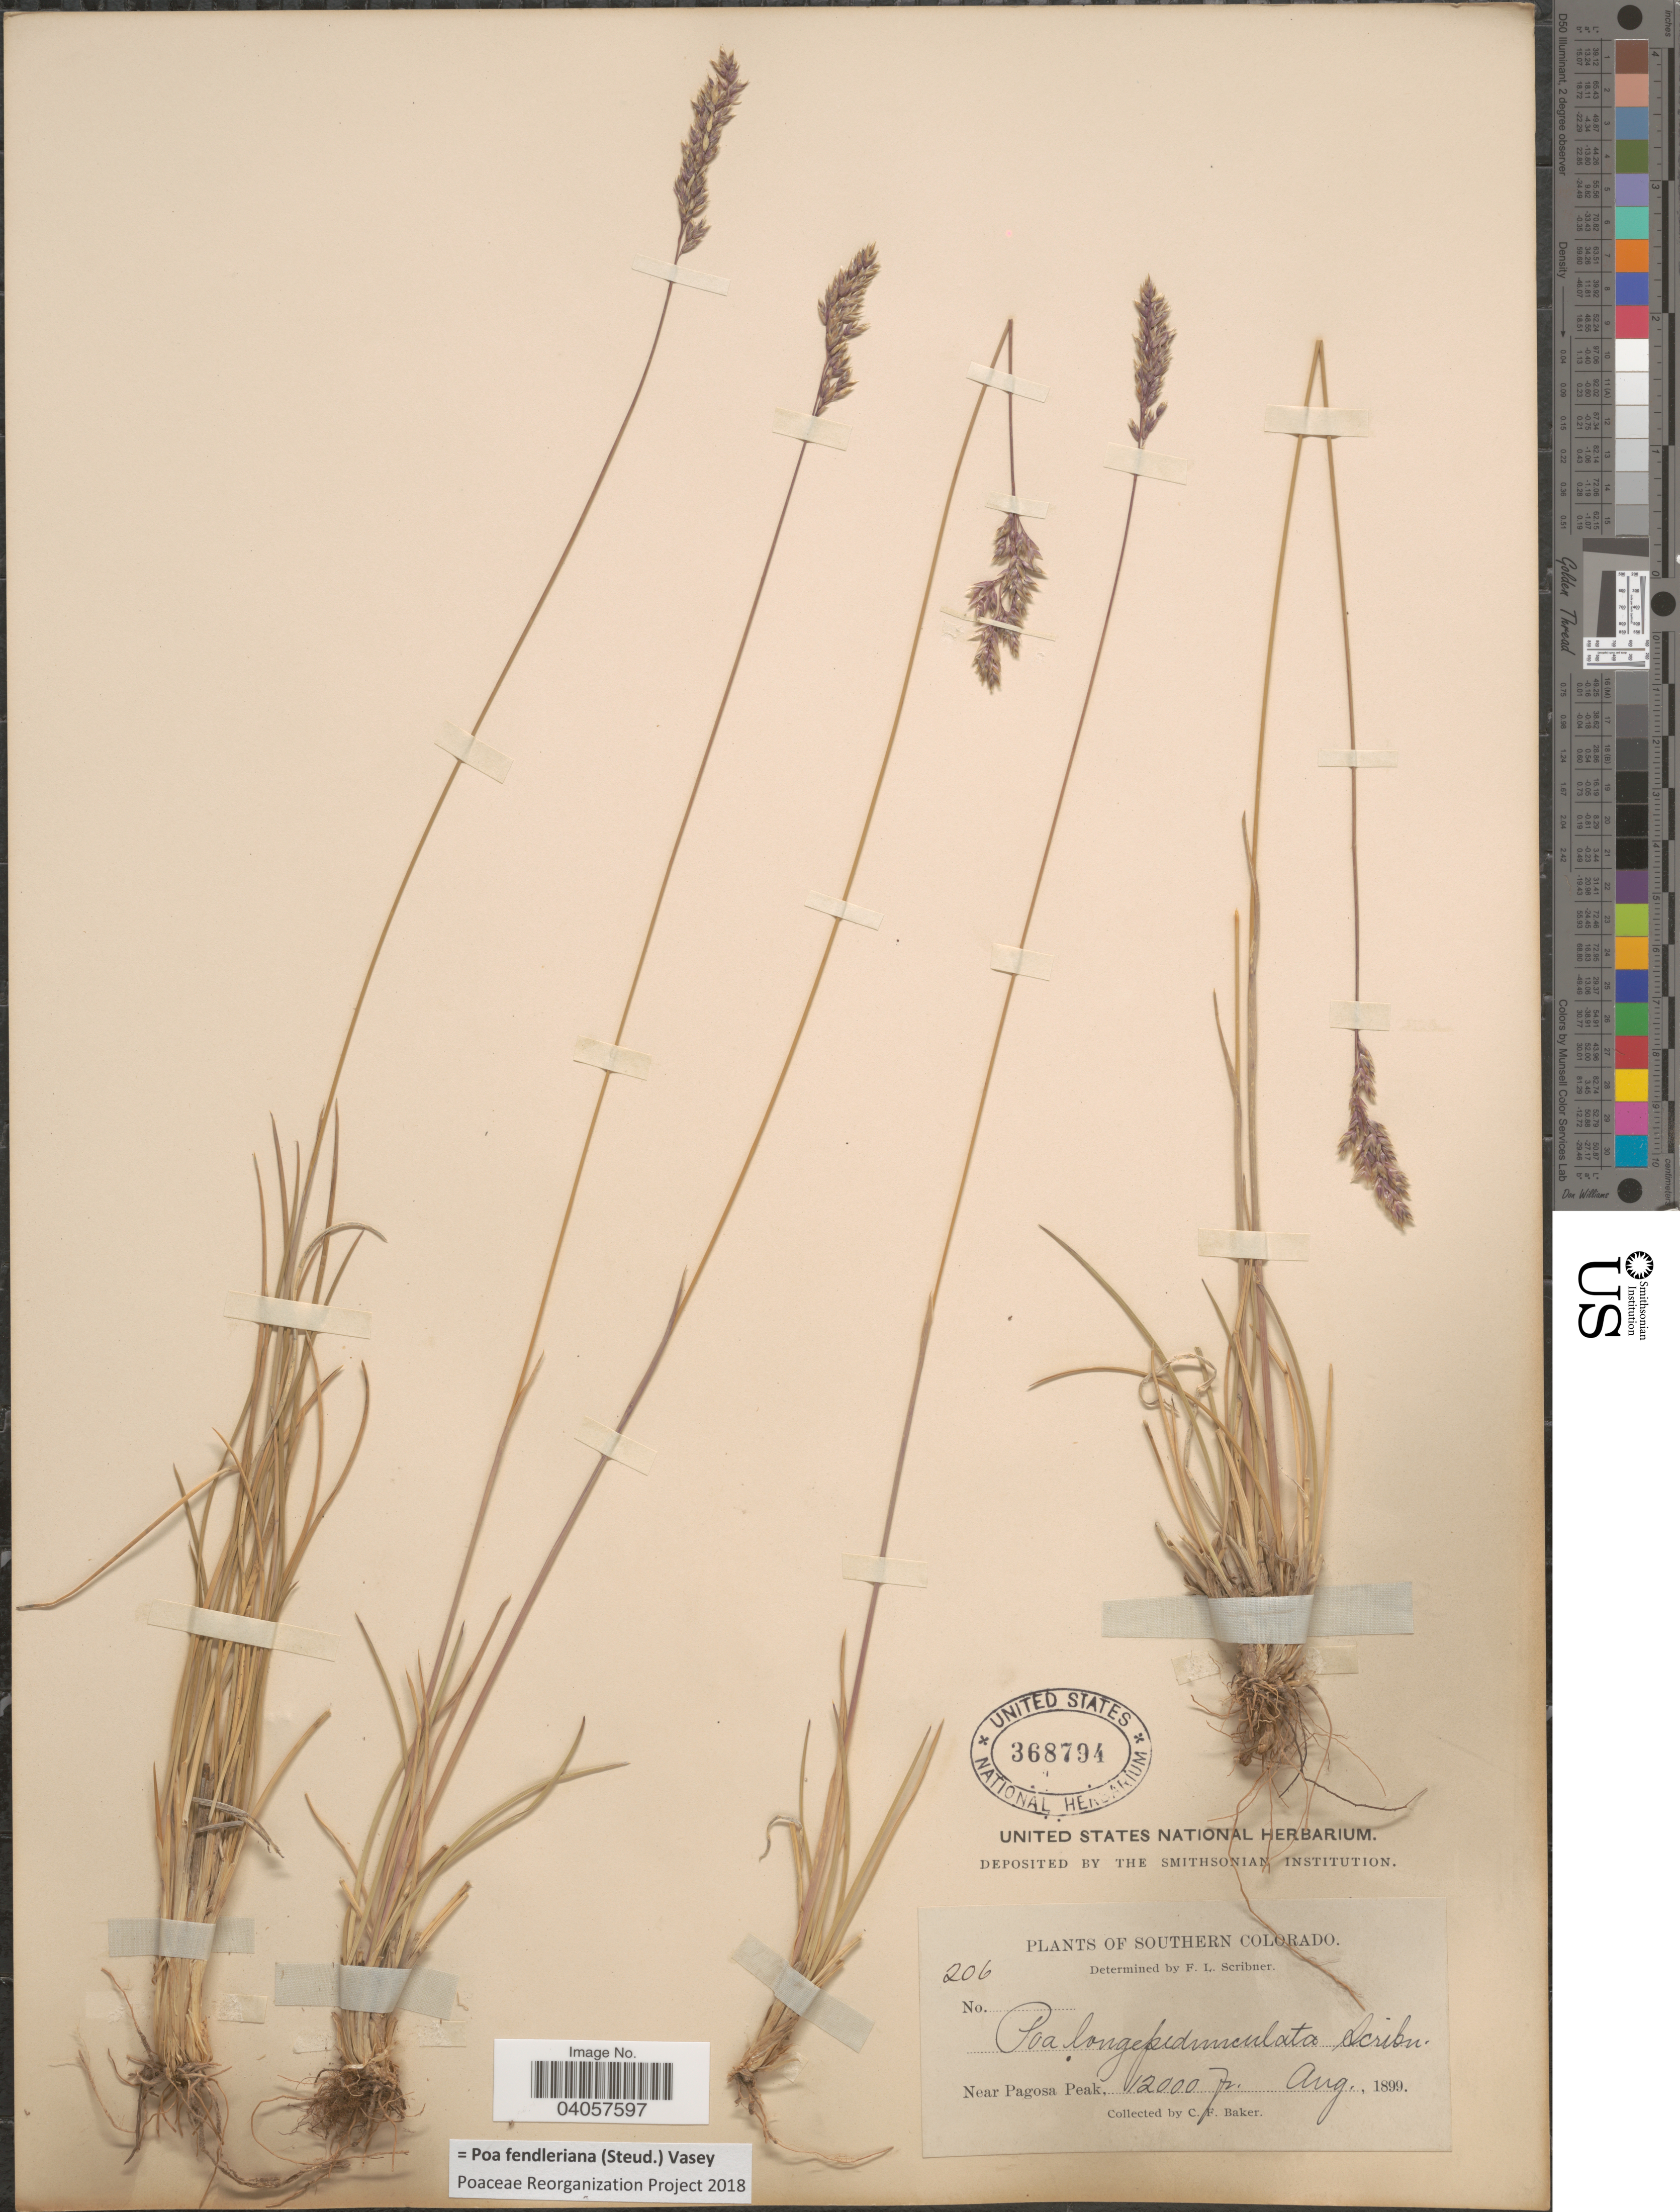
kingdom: Plantae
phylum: Tracheophyta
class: Liliopsida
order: Poales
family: Poaceae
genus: Poa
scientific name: Poa fendleriana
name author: (Steud.) Vasey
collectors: C. F. Baker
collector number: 206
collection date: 1899-08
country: United States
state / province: Colorado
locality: Southern Colorado. Near Pagosa Peak.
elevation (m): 3658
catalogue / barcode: US 368794